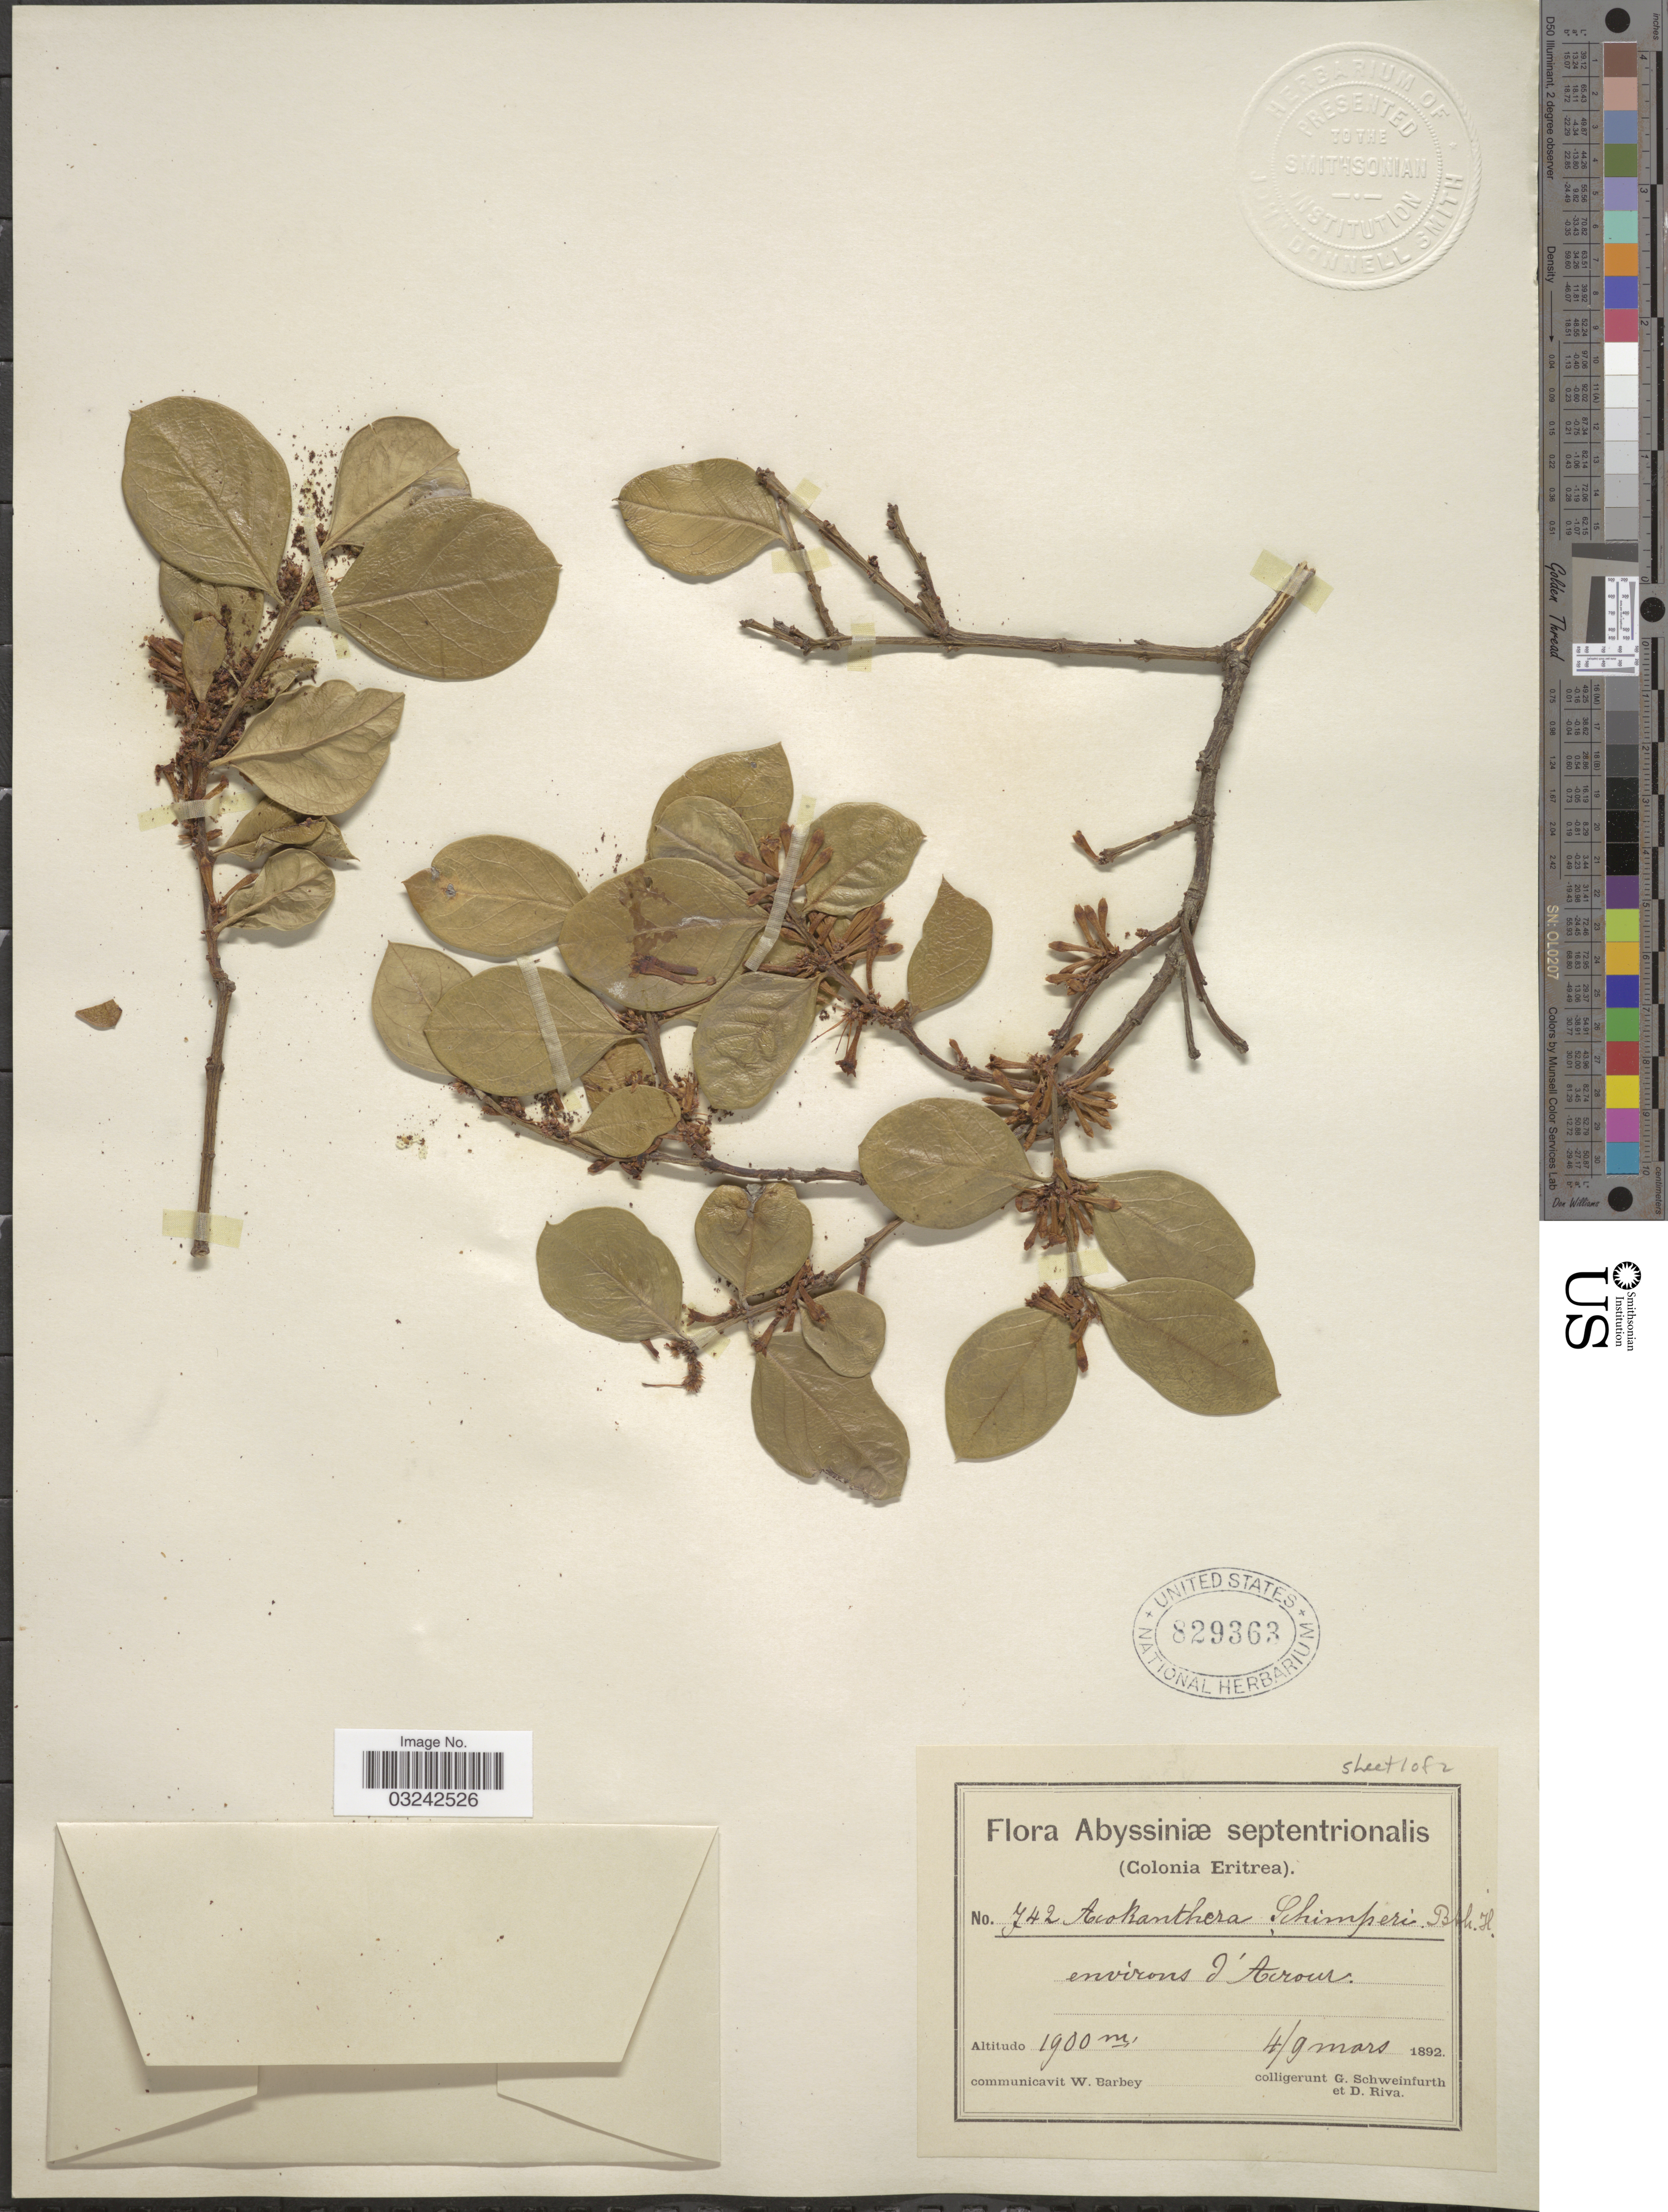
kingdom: Plantae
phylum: Tracheophyta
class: Magnoliopsida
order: Gentianales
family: Apocynaceae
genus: Acokanthera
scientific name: Acokanthera schimperi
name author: (DC.) Schweinf.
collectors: G. A. Schweinfurth (herbarium) & D. Riva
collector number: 742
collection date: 1892-03-04/1892-03-09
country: Eritrea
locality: Abyssiniæ septentrionalis (Colonia Eritrea). Environs d'Acrour.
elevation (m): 1900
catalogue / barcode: US 829363